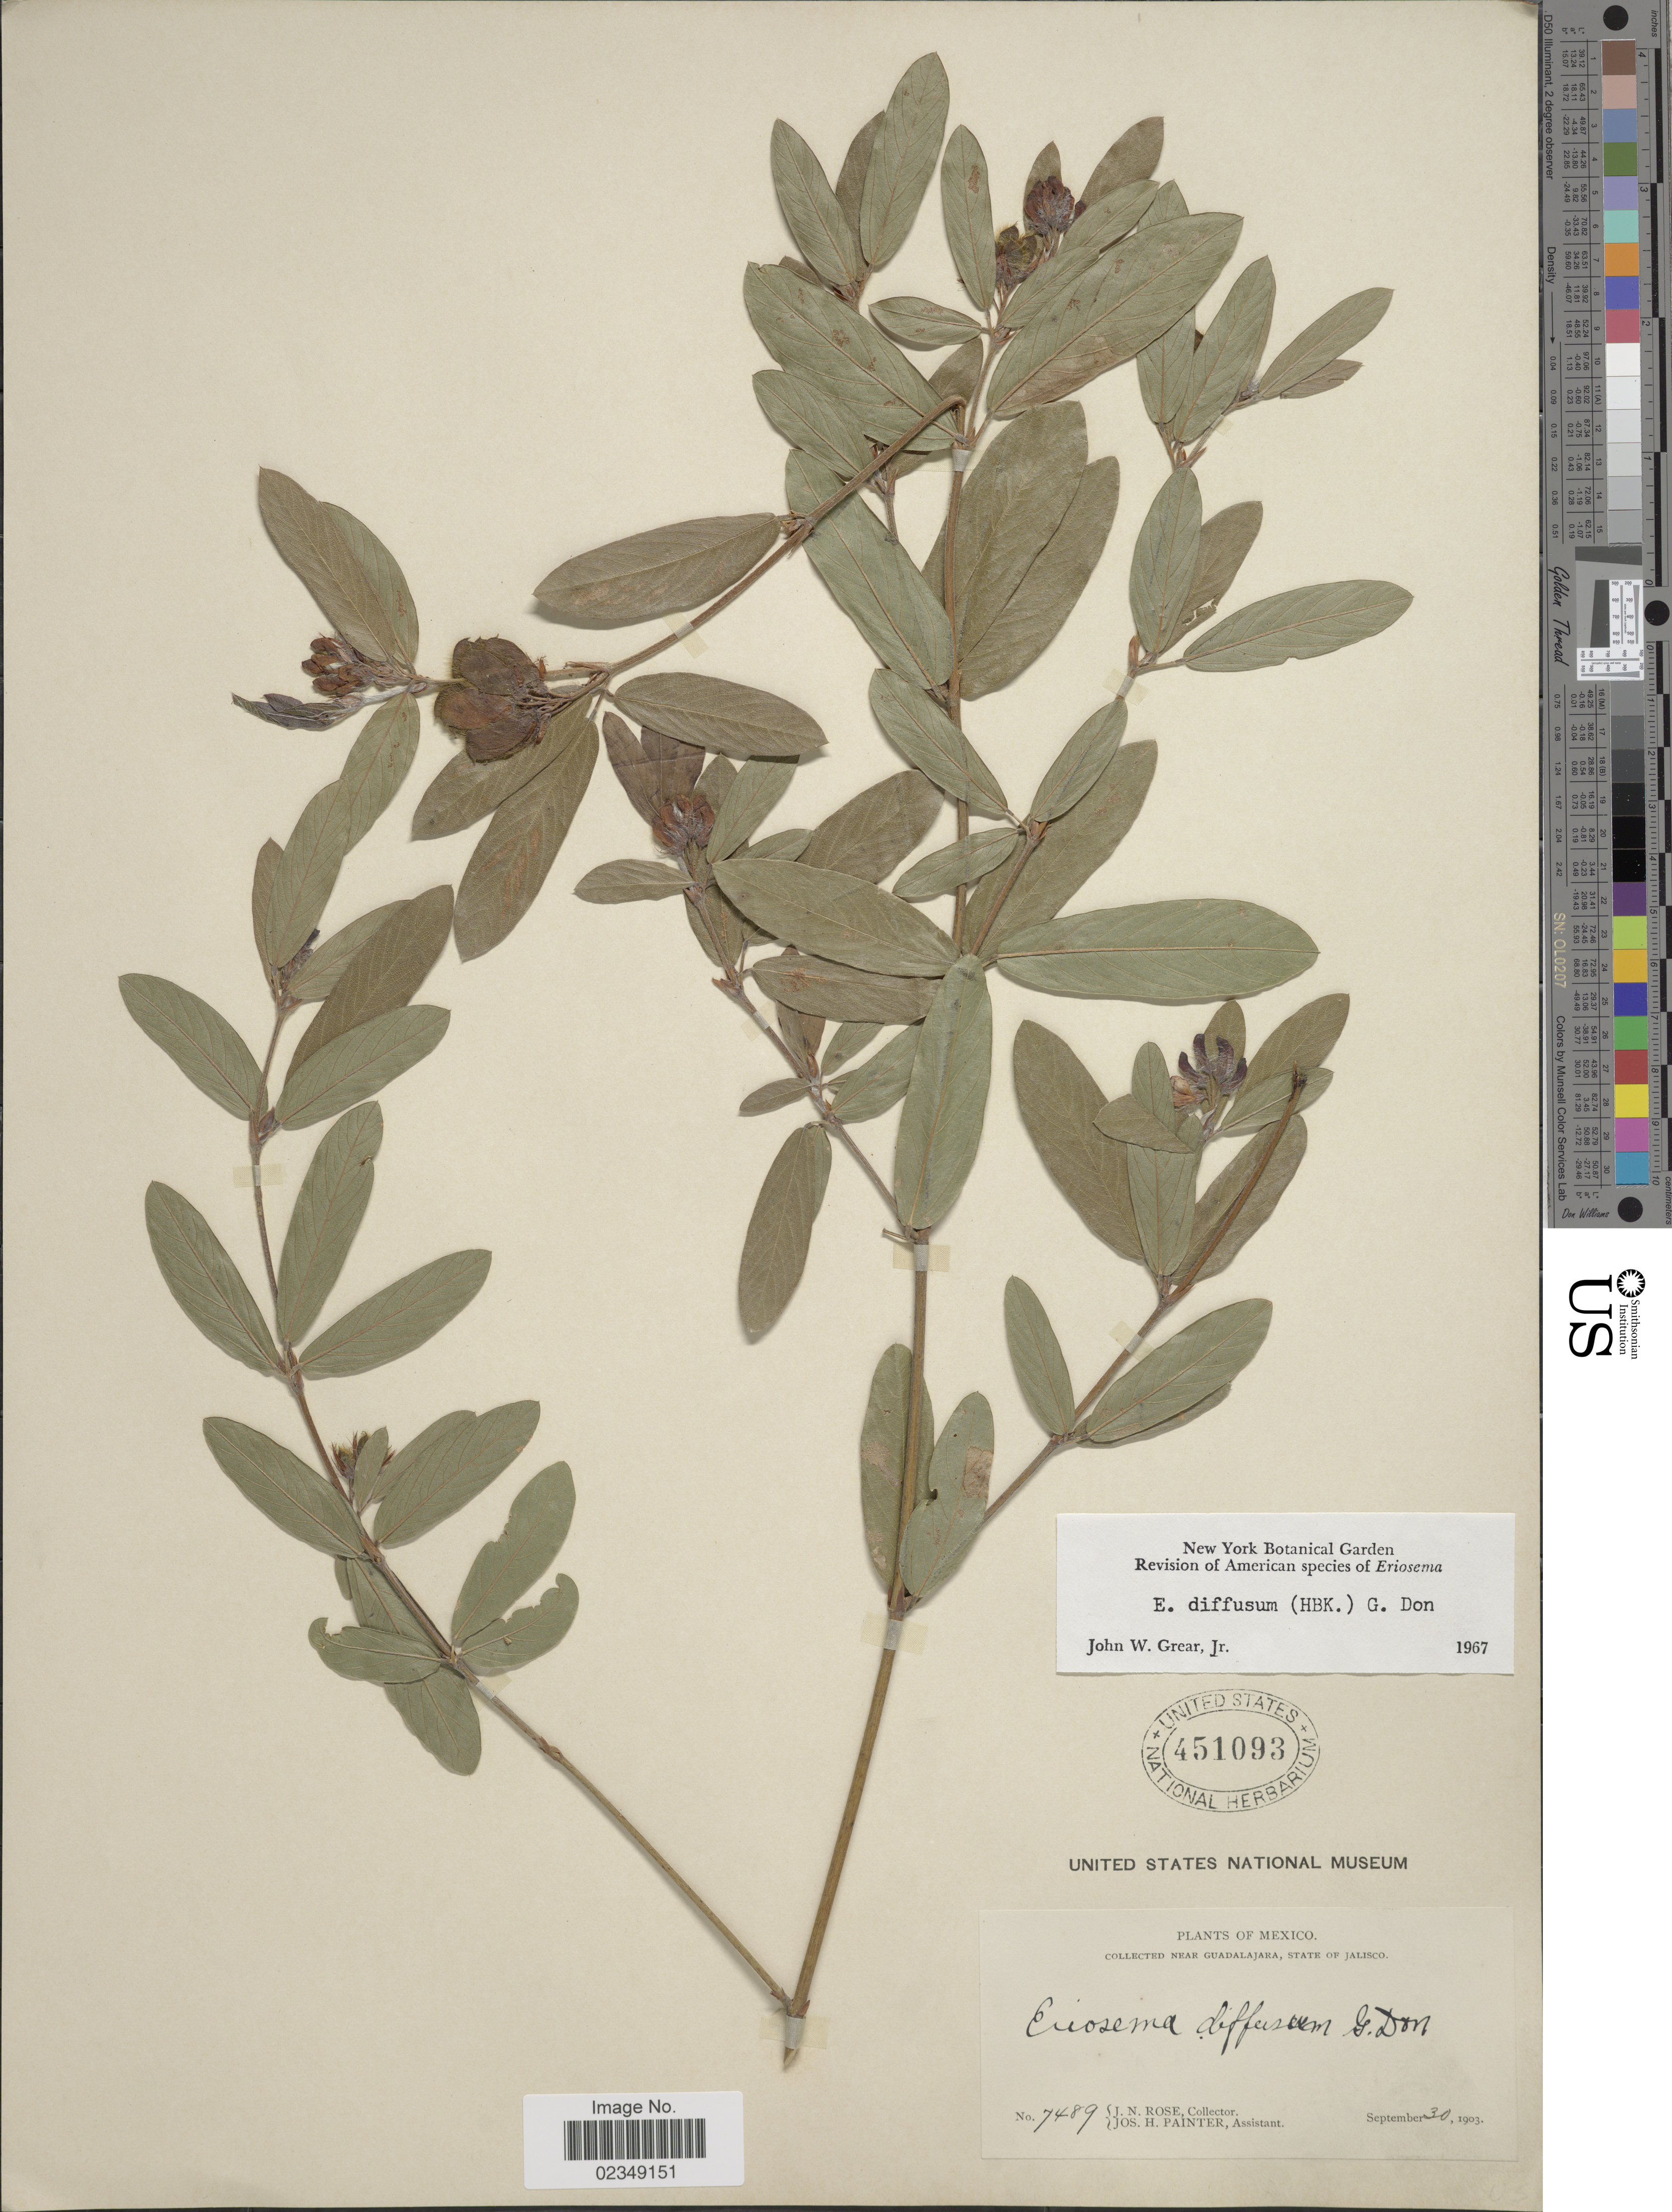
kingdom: Plantae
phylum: Tracheophyta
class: Magnoliopsida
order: Fabales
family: Fabaceae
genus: Eriosema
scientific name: Eriosema diffusum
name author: (Kunth) G. Don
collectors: J. N. Rose & J. H. Painter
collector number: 7489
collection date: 1903-09-30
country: Mexico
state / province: Jalisco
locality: Near Guadalajara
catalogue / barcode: US 451093